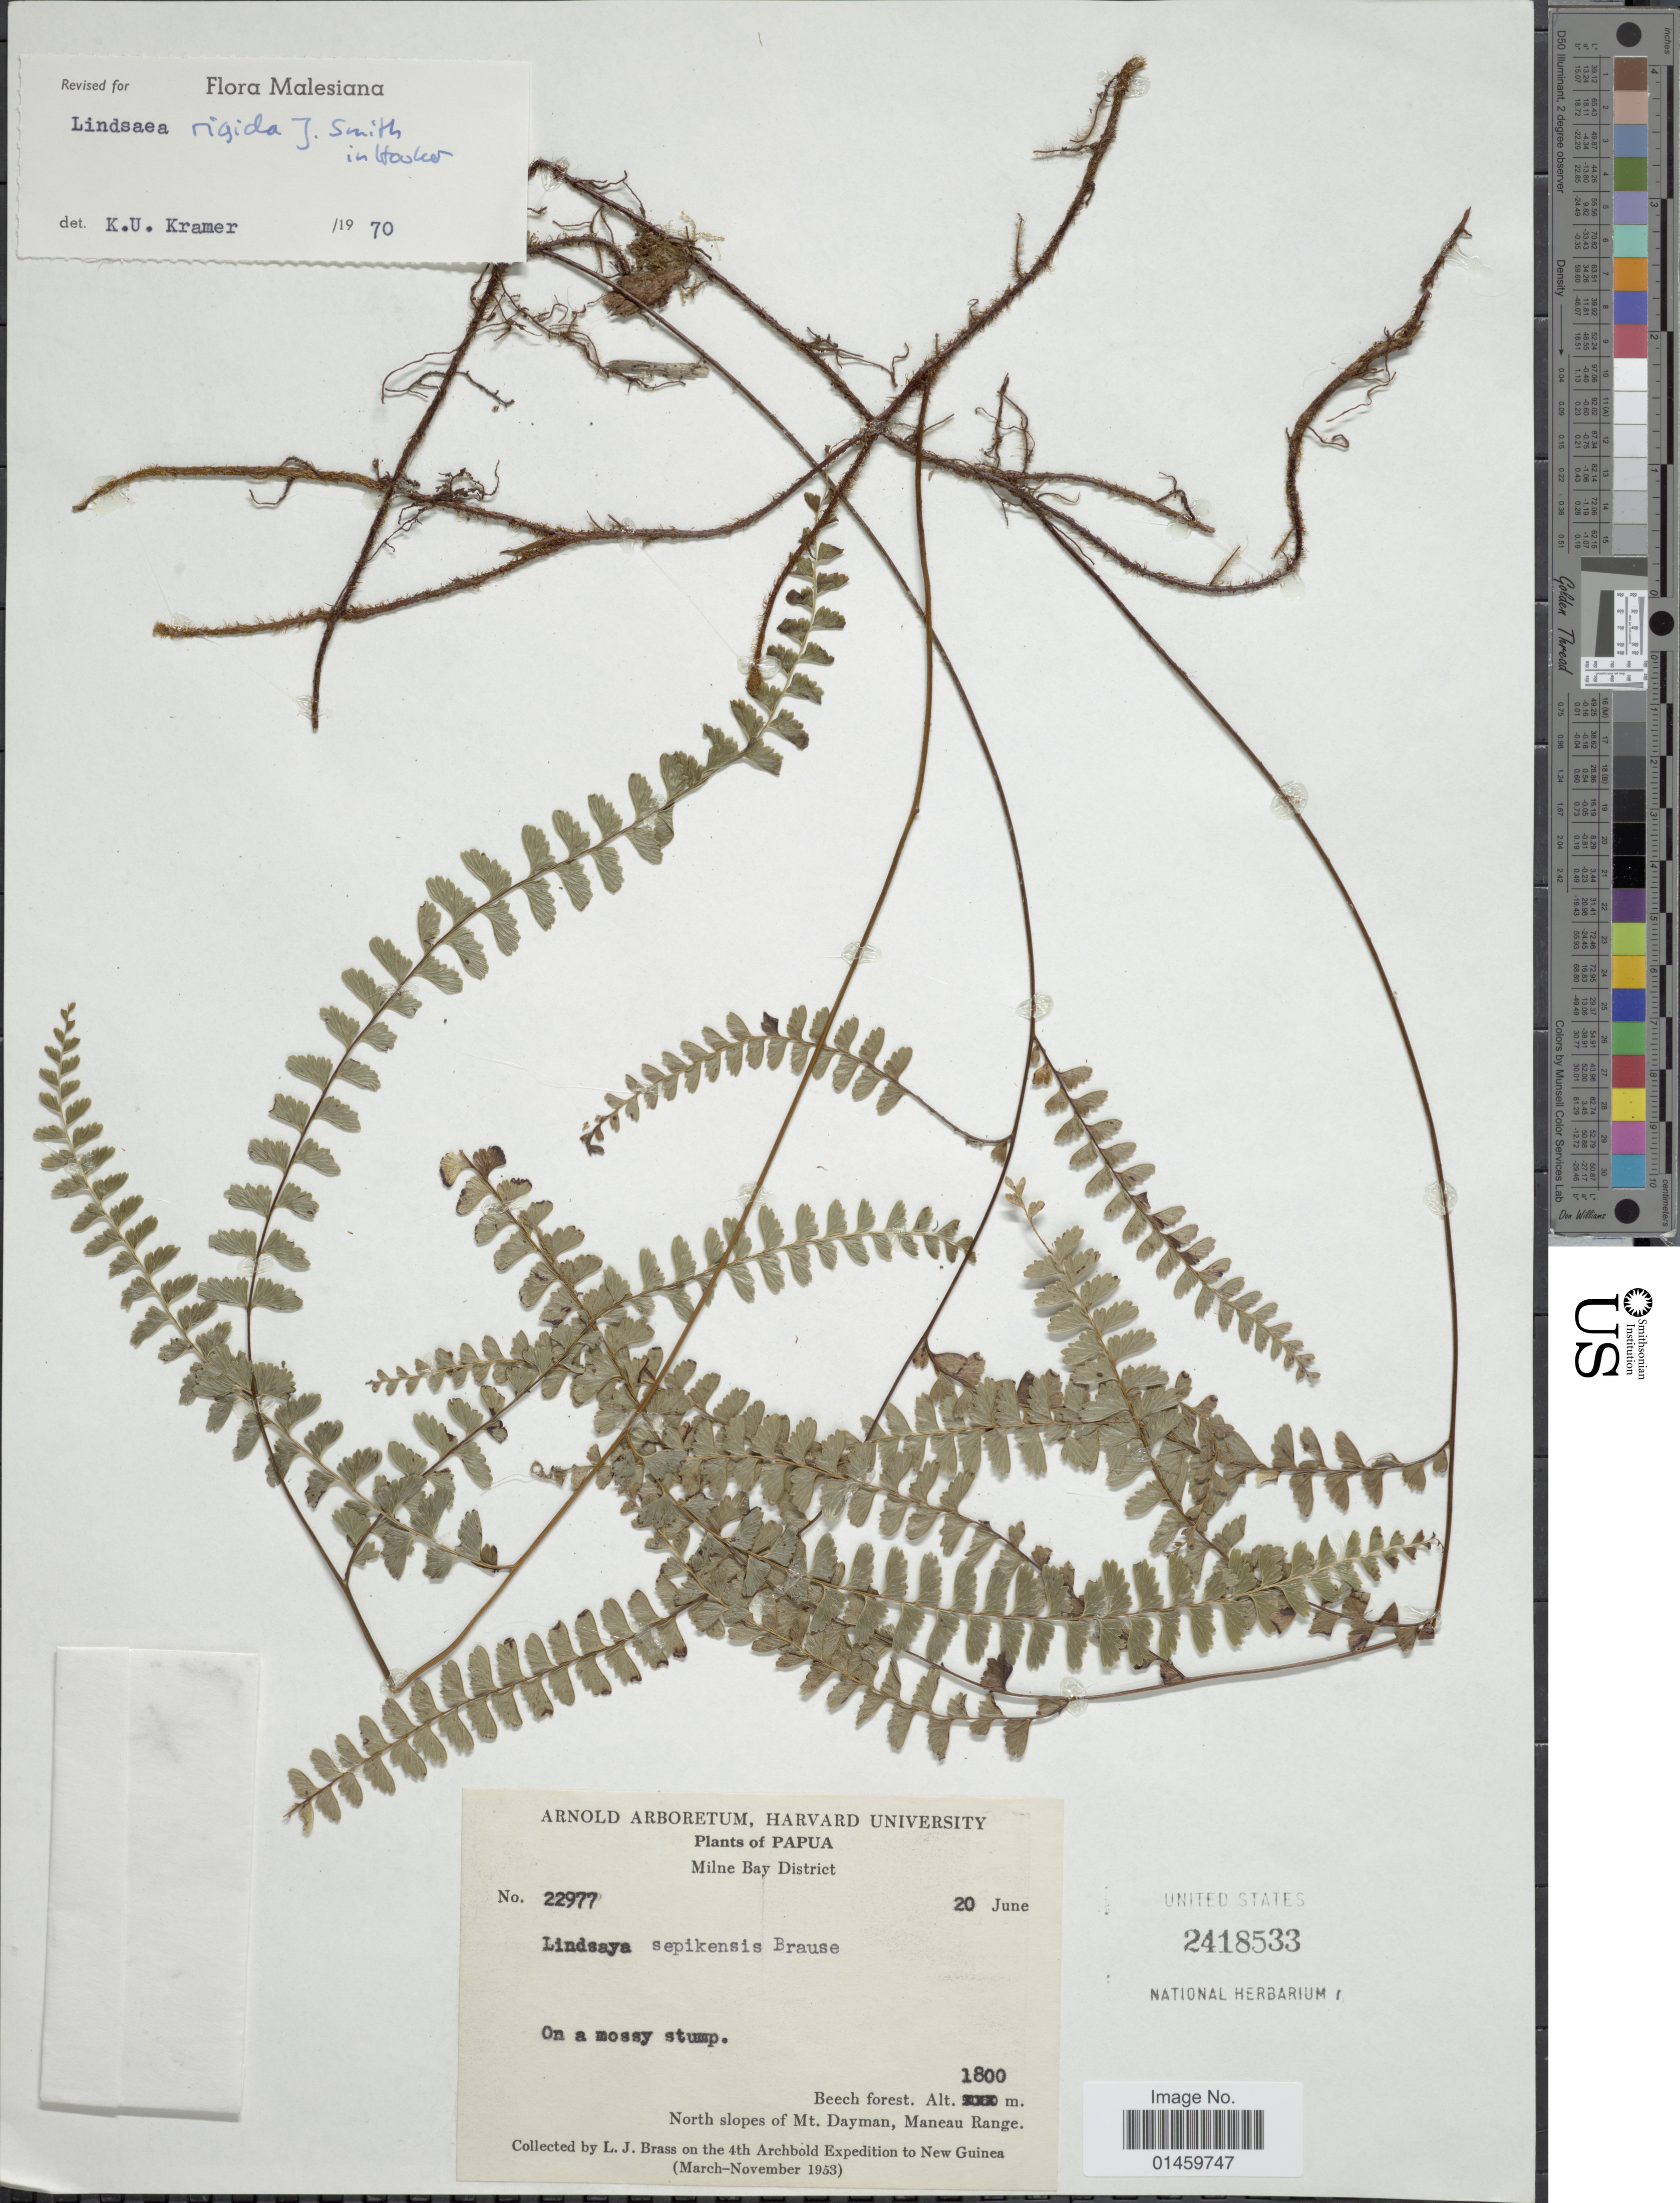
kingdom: Plantae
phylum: Tracheophyta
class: Polypodiopsida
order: Polypodiales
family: Lindsaeaceae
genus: Lindsaea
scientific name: Lindsaea rigida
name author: J. Sm.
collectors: L. J. Brass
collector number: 22977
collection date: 1953-06-20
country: Papua New Guinea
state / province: Milne Bay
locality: Milne Bay District. North slopes of Mt. Dayman, Maneau Range.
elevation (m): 1800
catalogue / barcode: US 2418533